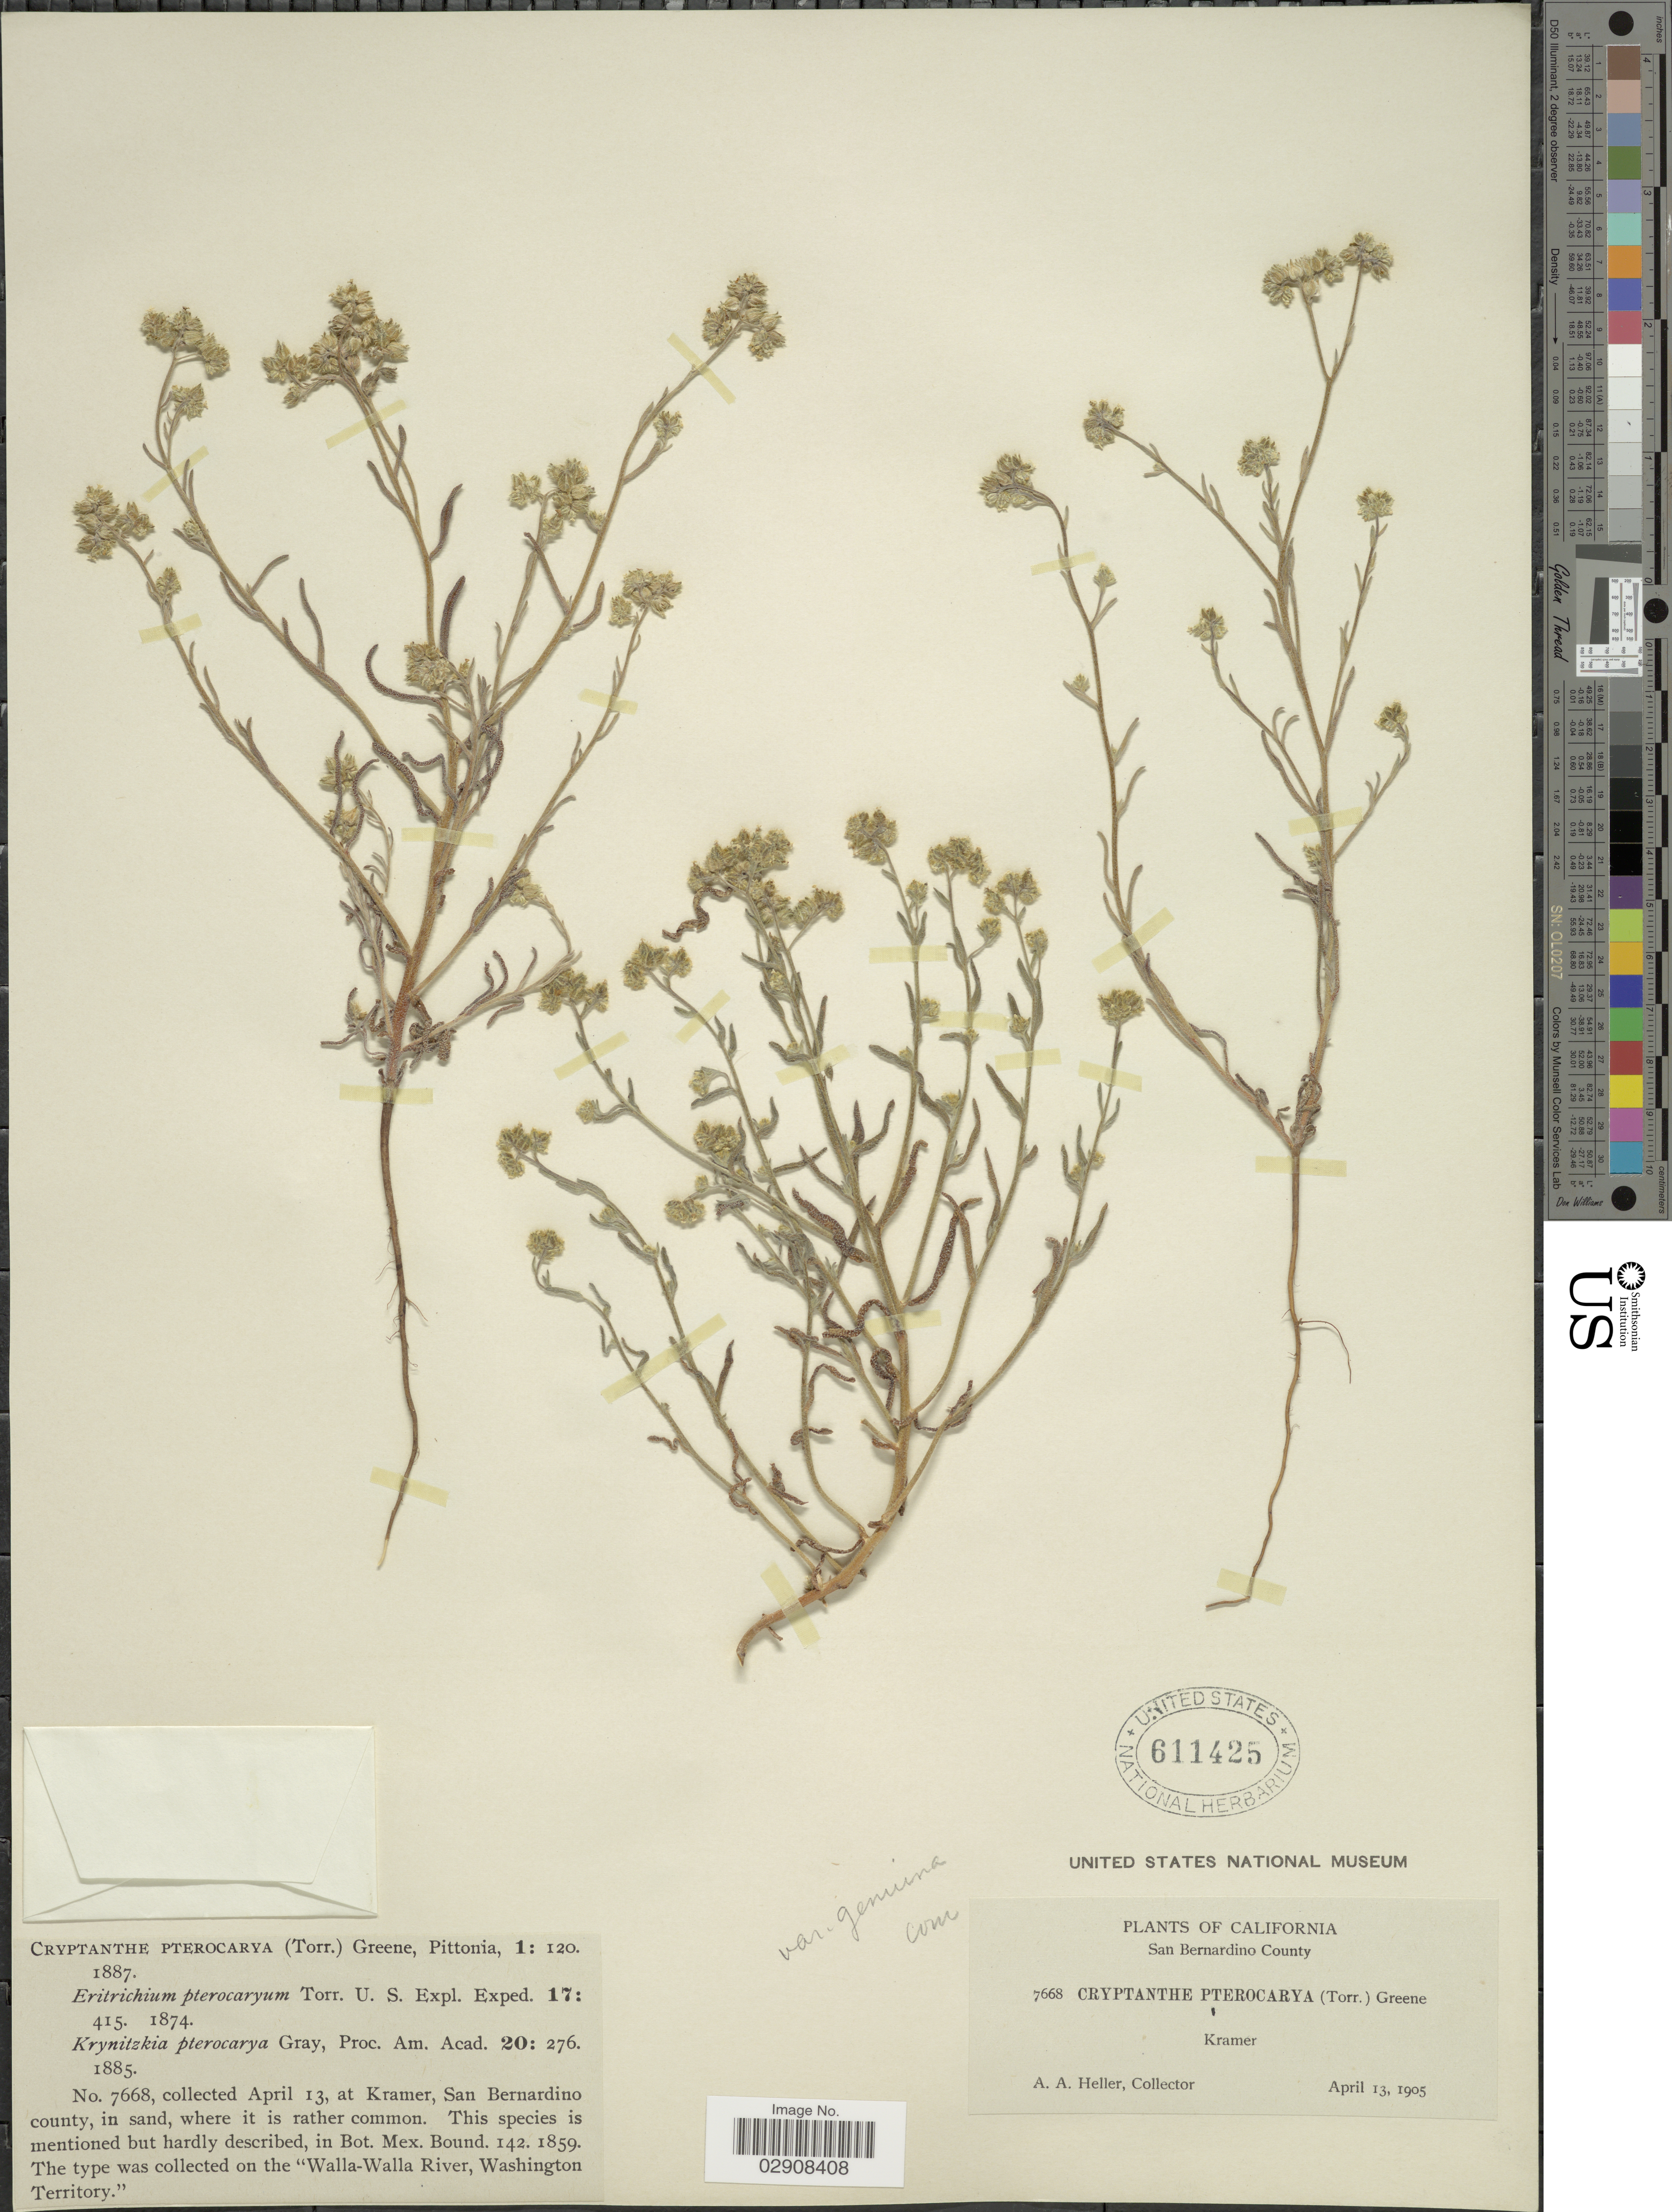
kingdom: Plantae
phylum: Tracheophyta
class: Magnoliopsida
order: Boraginales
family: Boraginaceae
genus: Cryptantha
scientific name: Cryptantha pterocarya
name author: (Torr.) Greene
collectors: A. A. Heller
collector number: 7668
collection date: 1905-04-13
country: United States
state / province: California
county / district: San Bernardino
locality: San Bernardino County. Kramer.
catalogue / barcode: US 611425